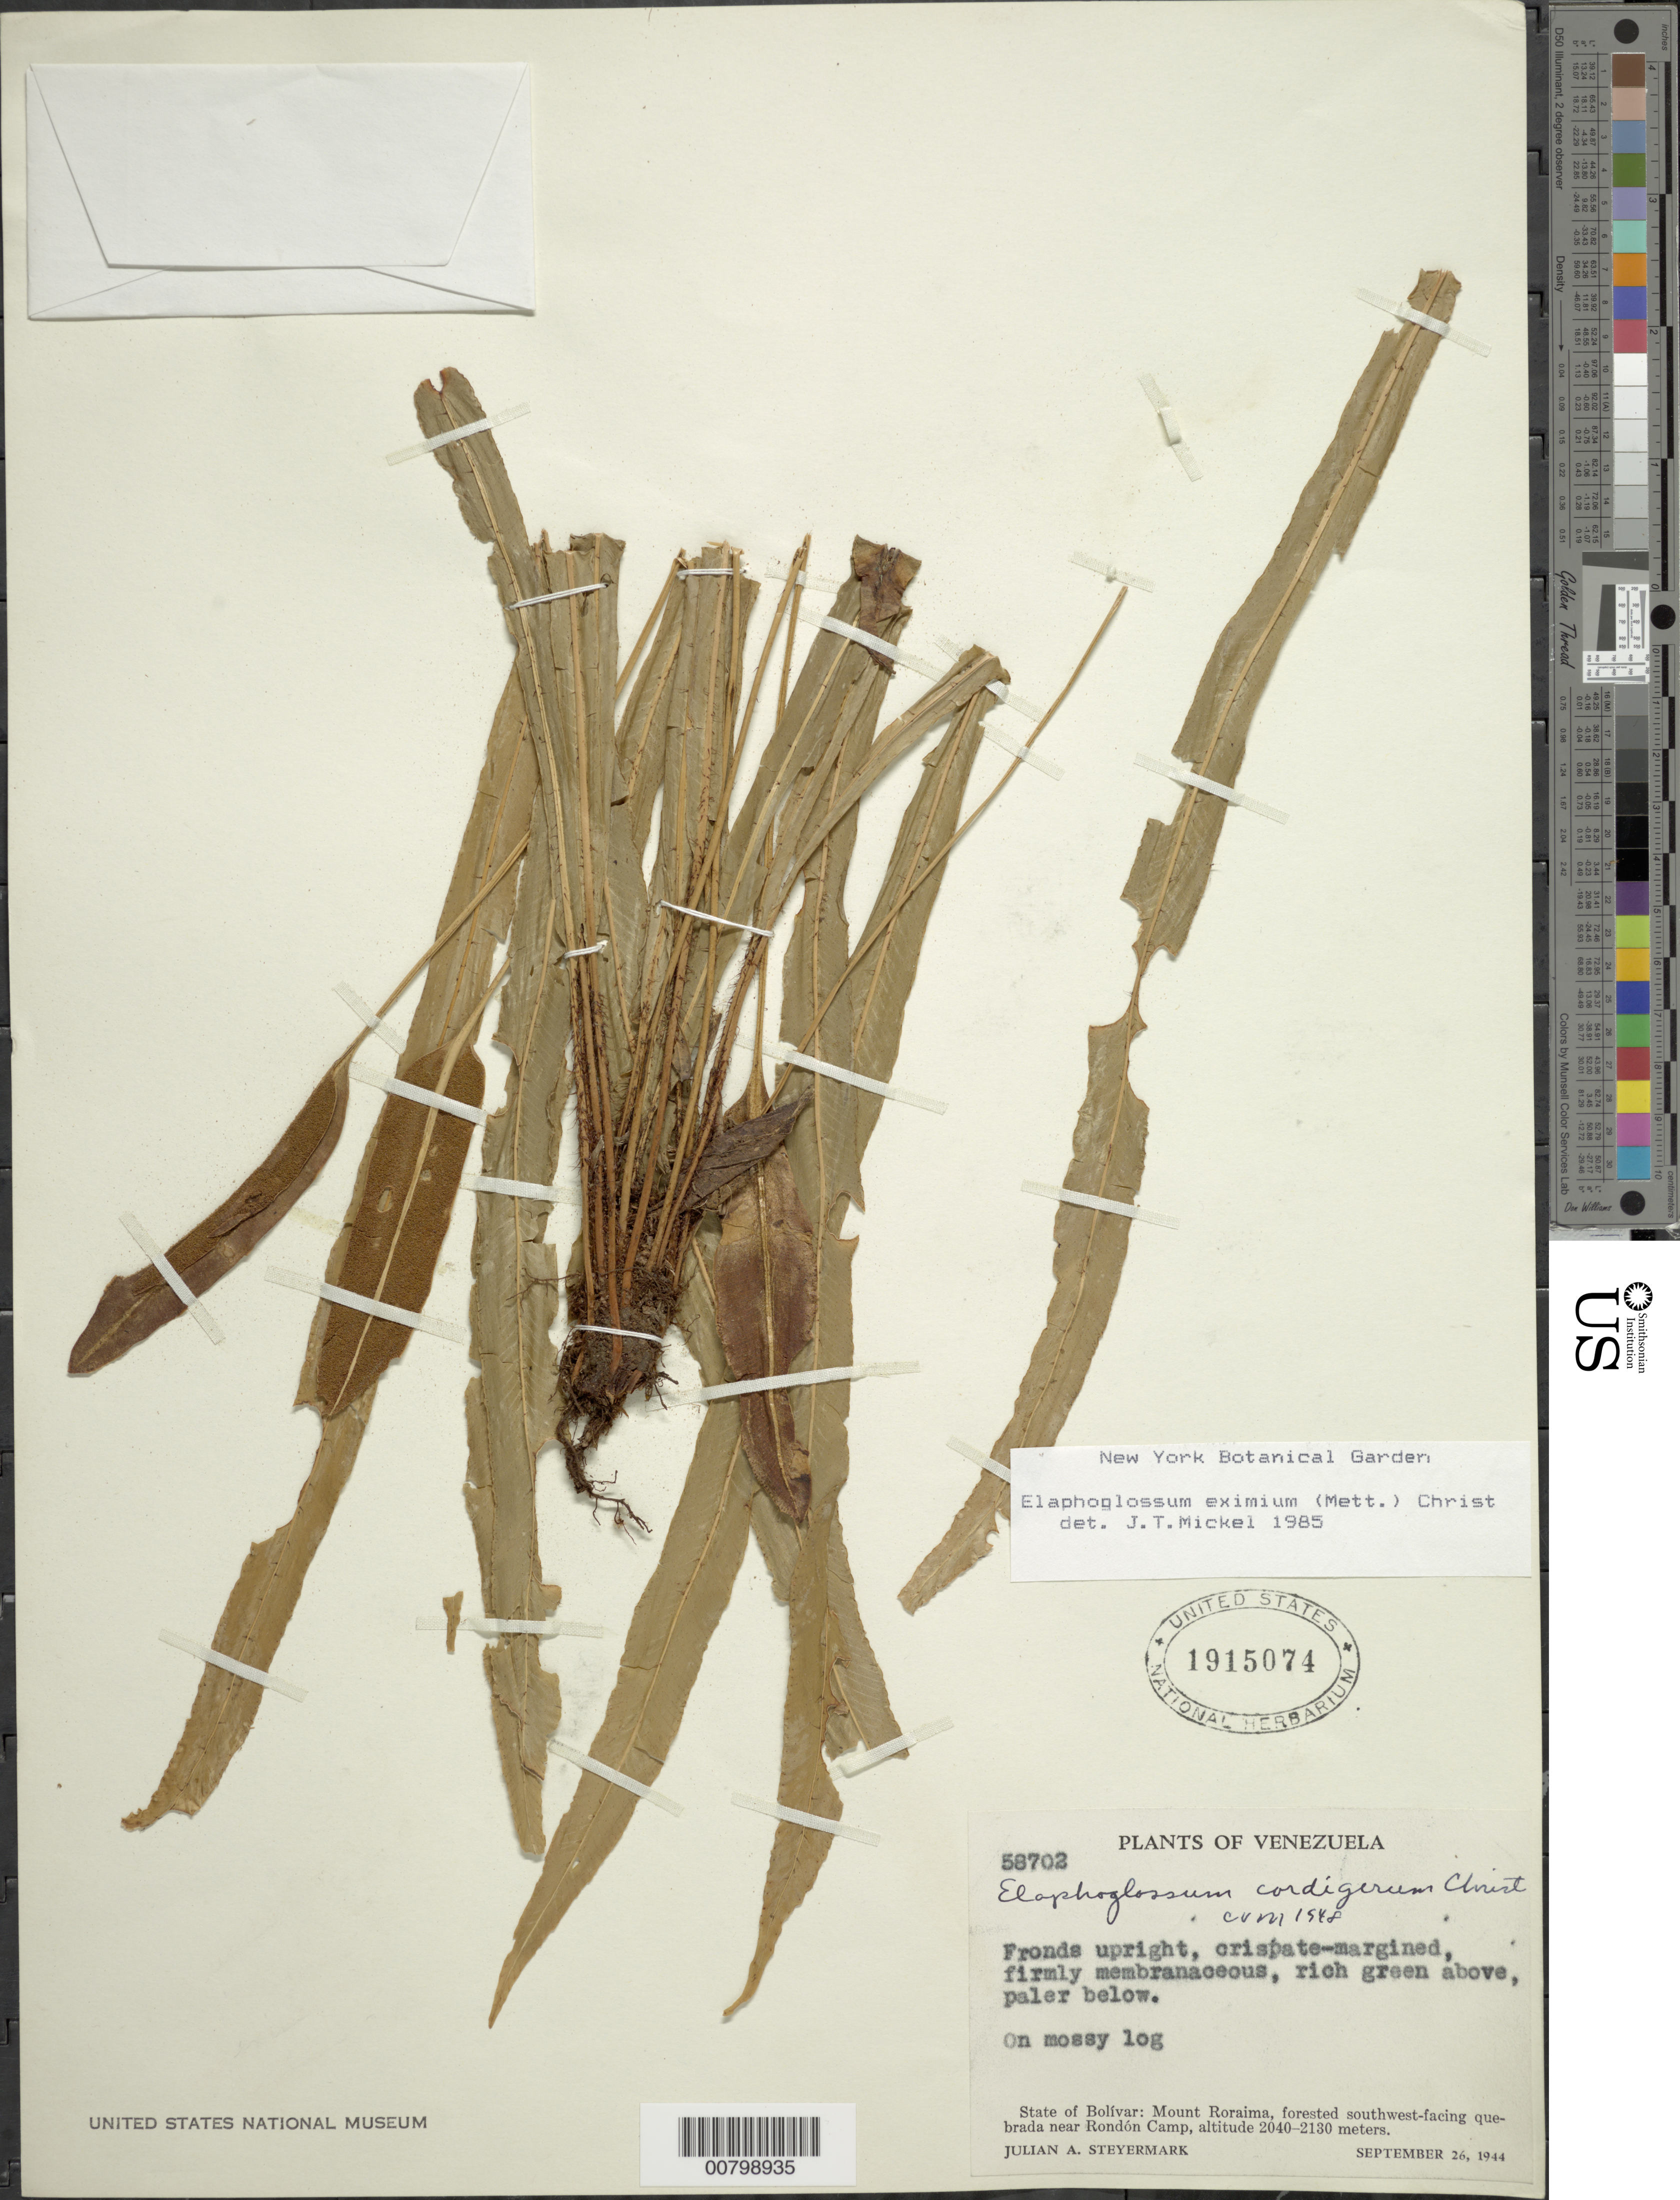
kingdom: Plantae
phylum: Tracheophyta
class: Polypodiopsida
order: Polypodiales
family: Dryopteridaceae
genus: Elaphoglossum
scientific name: Elaphoglossum eximium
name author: (Mett.) Christ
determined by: Mickel, J. T., (NY), New York Botanical Garden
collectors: J. Steyermark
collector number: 58702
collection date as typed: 26-Sep-44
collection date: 1944-09-26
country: Venezuela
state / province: Bolívar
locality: Mt. Roraima, Rondón Camp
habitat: Forested southwest-facing quebrada; on mossy log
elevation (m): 2040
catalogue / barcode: US 1915074